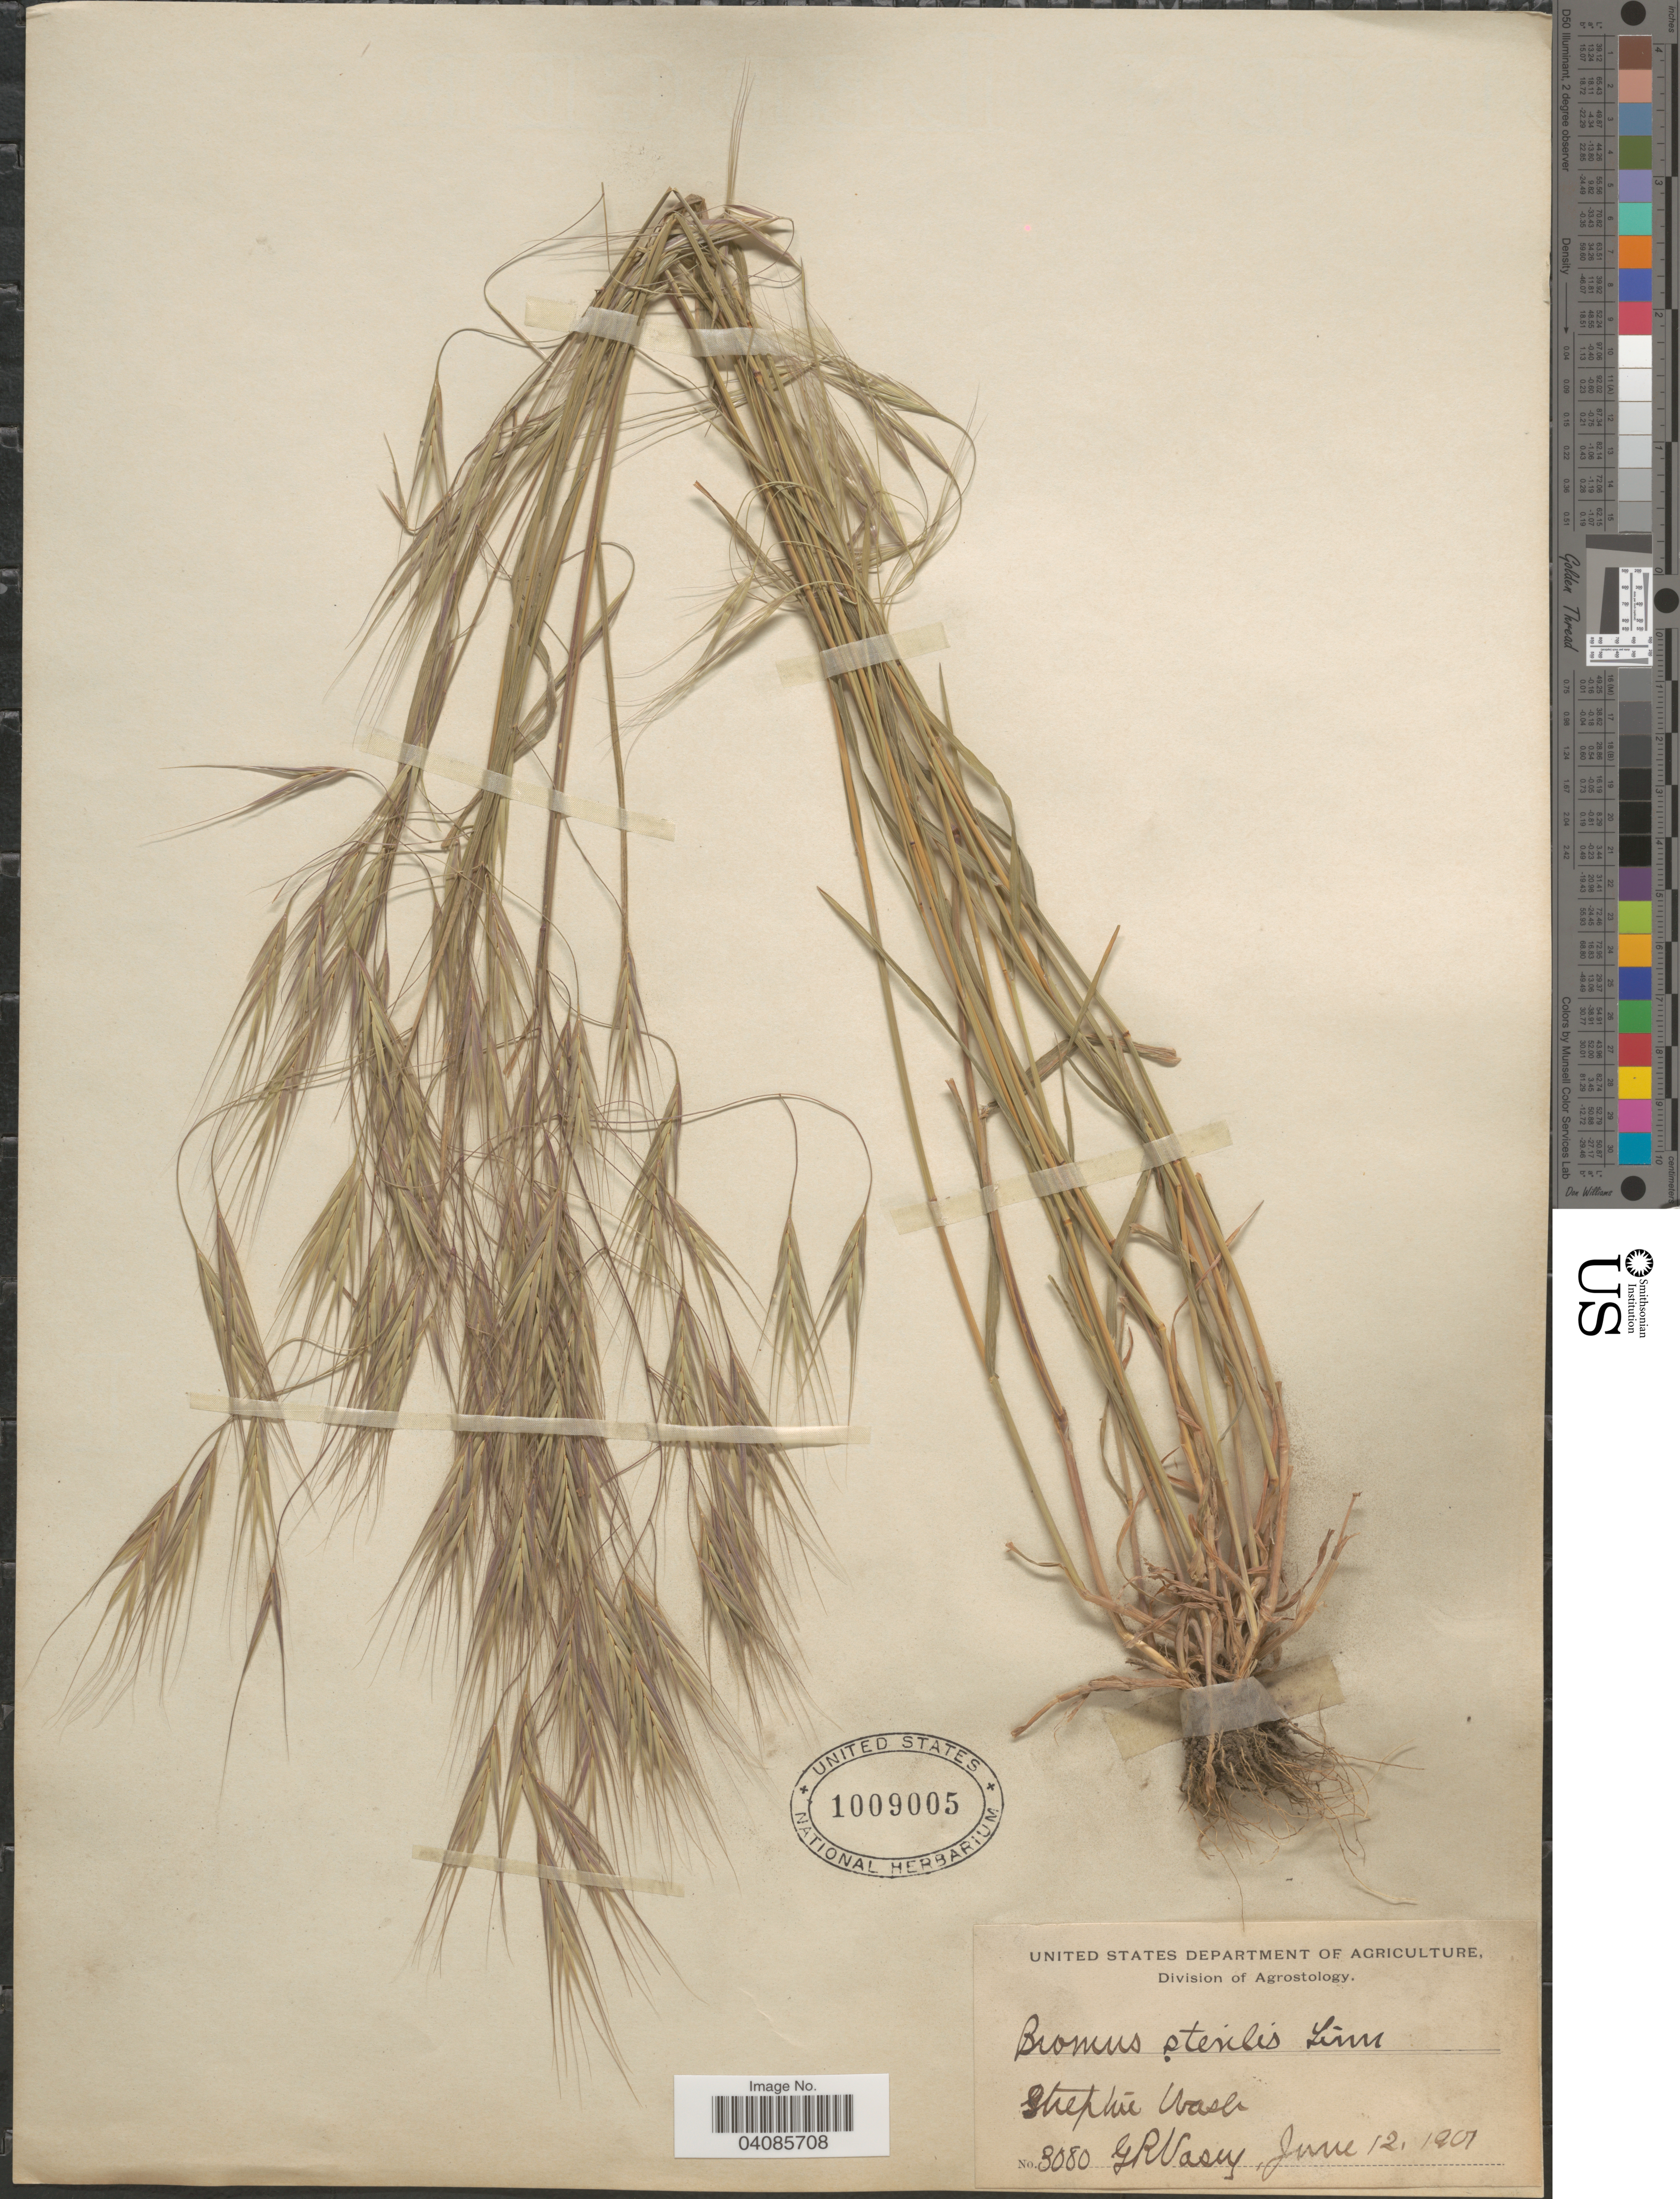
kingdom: Plantae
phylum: Tracheophyta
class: Liliopsida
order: Poales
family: Poaceae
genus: Bromus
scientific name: Bromus sterilis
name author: L.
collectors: G. R. Vasey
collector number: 3080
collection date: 1901-06-12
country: United States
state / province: Washington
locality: Streptoe.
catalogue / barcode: US 1009005